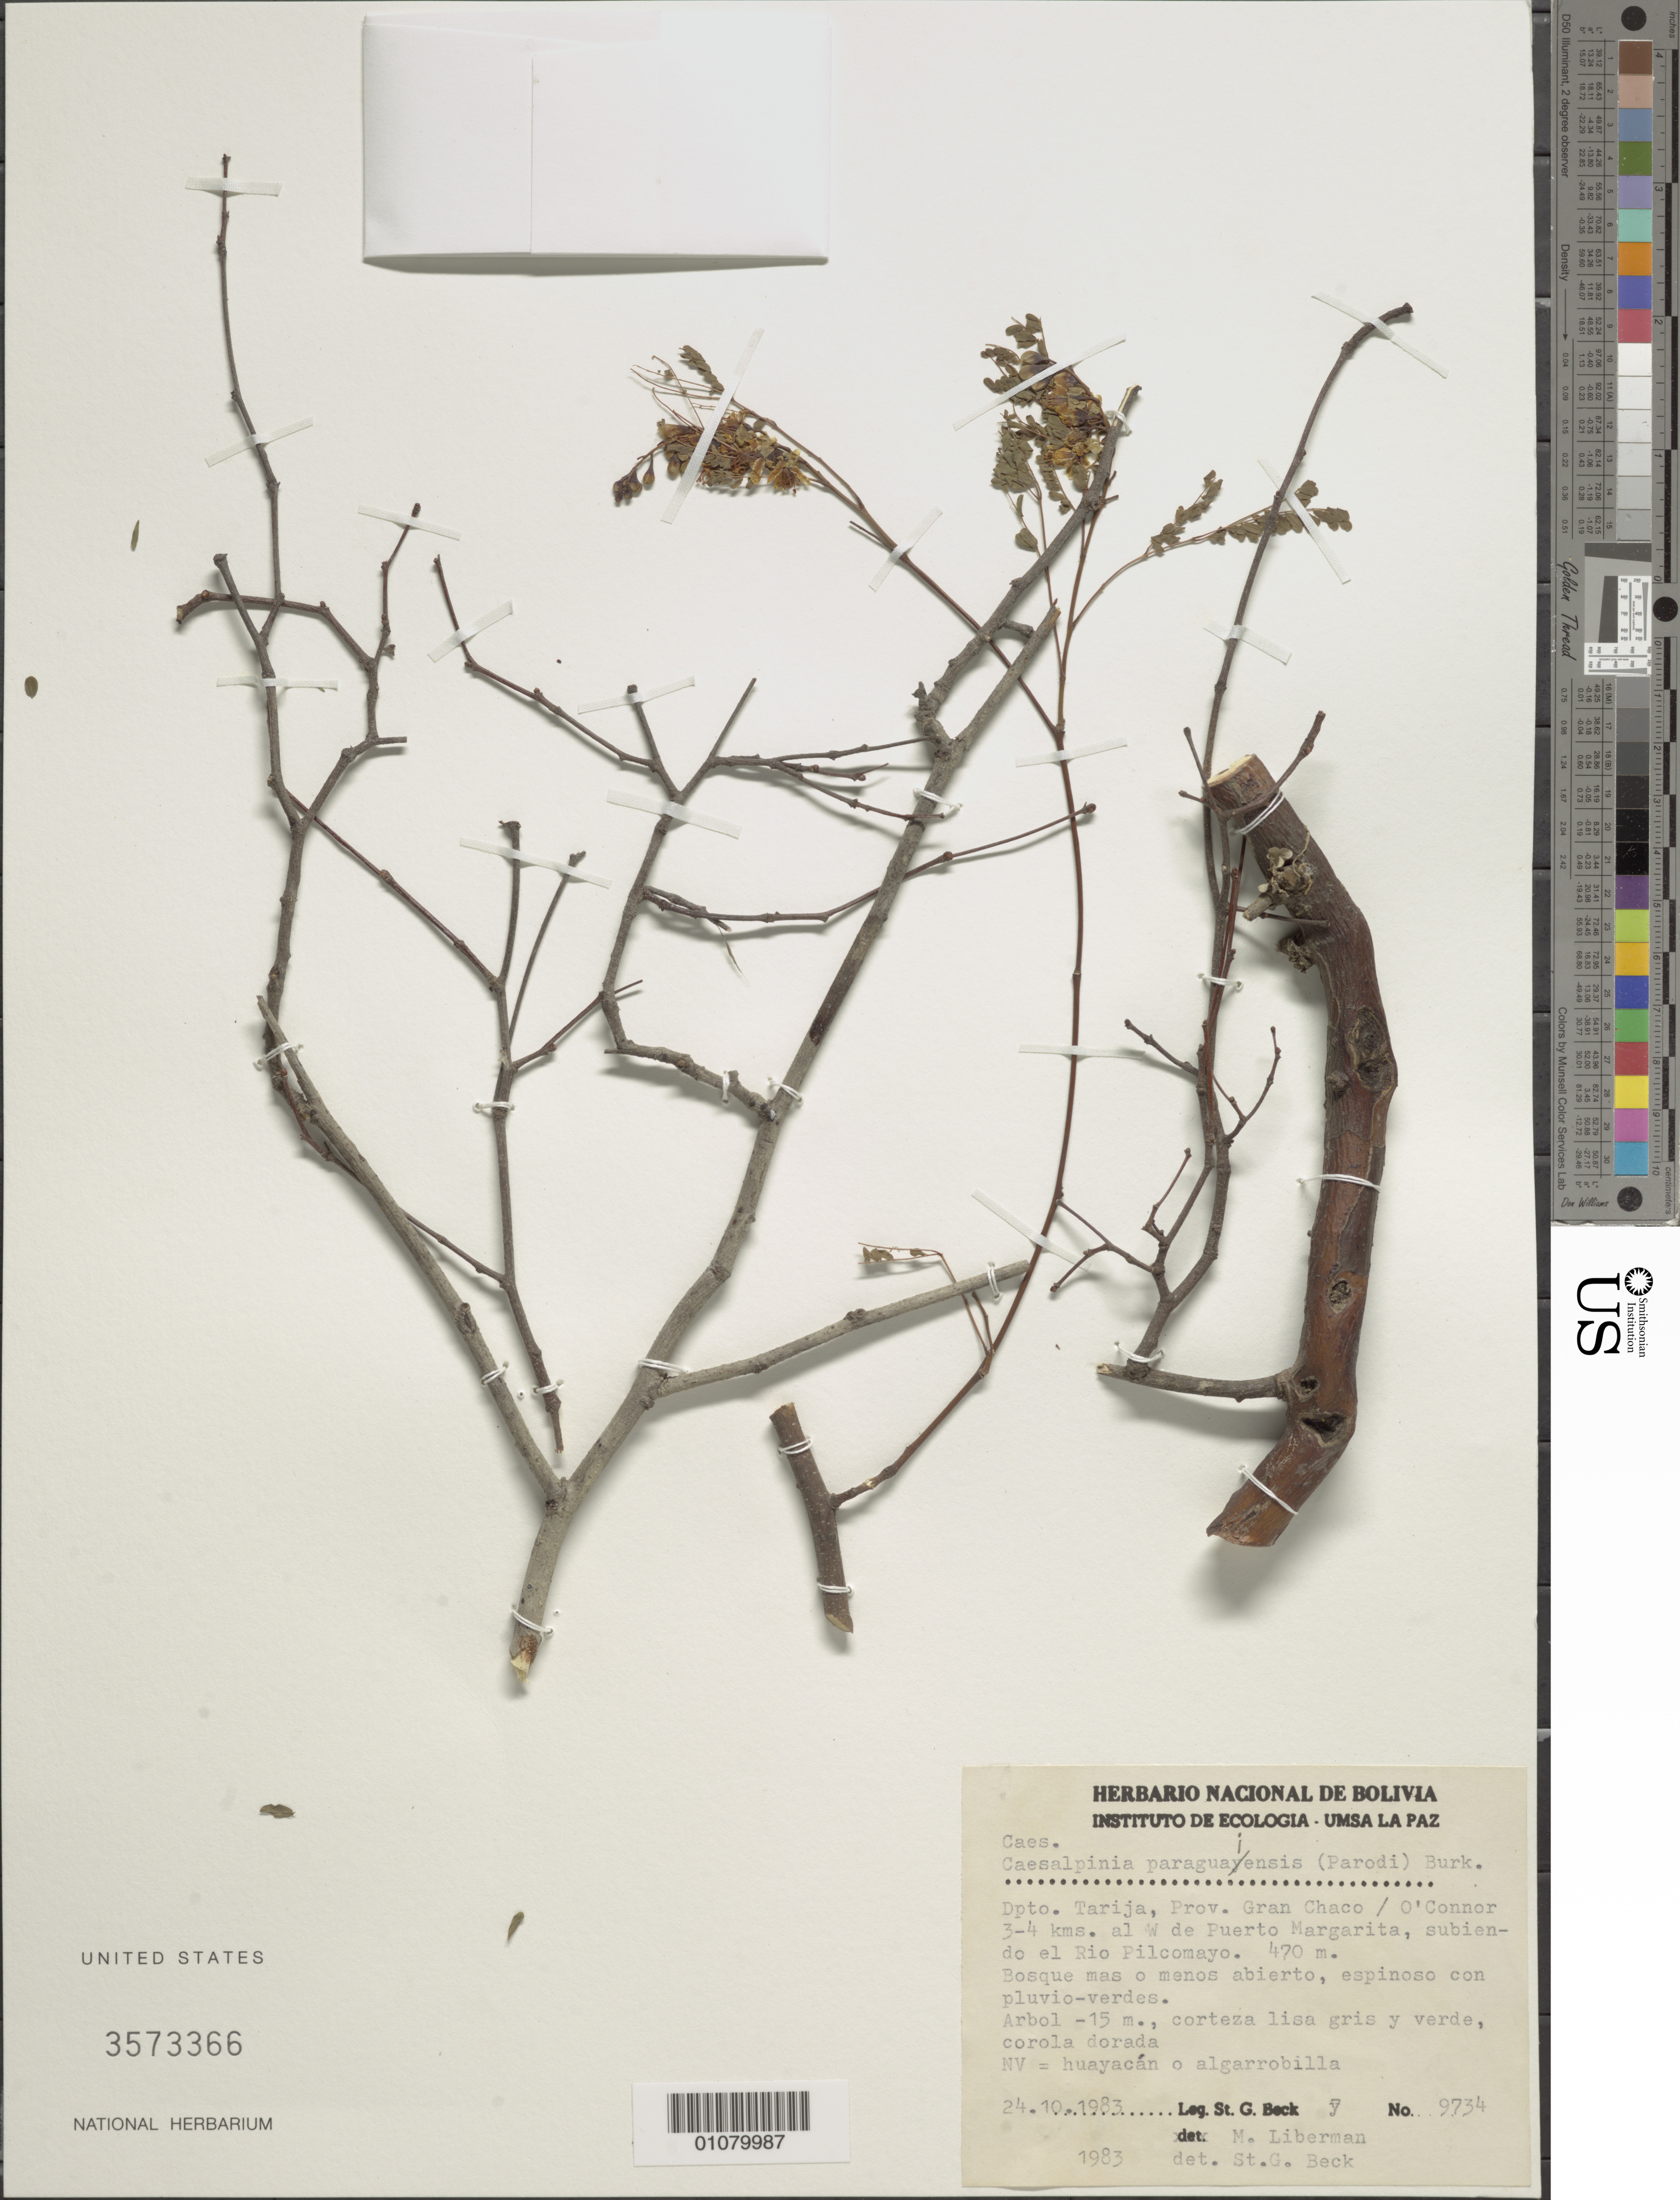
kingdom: Plantae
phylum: Tracheophyta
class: Magnoliopsida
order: Fabales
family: Fabaceae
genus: Libidibia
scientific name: Libidibia paraguariensis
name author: (Parodi) G.P. Lewis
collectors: S. G. Beck & M. Liberman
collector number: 9734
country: Bolivia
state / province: Tarija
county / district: Gran Chaco / O'Connor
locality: W of Puerto Margarita, subiendo el Rio Pilcomayo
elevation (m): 470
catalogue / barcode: US 3573366